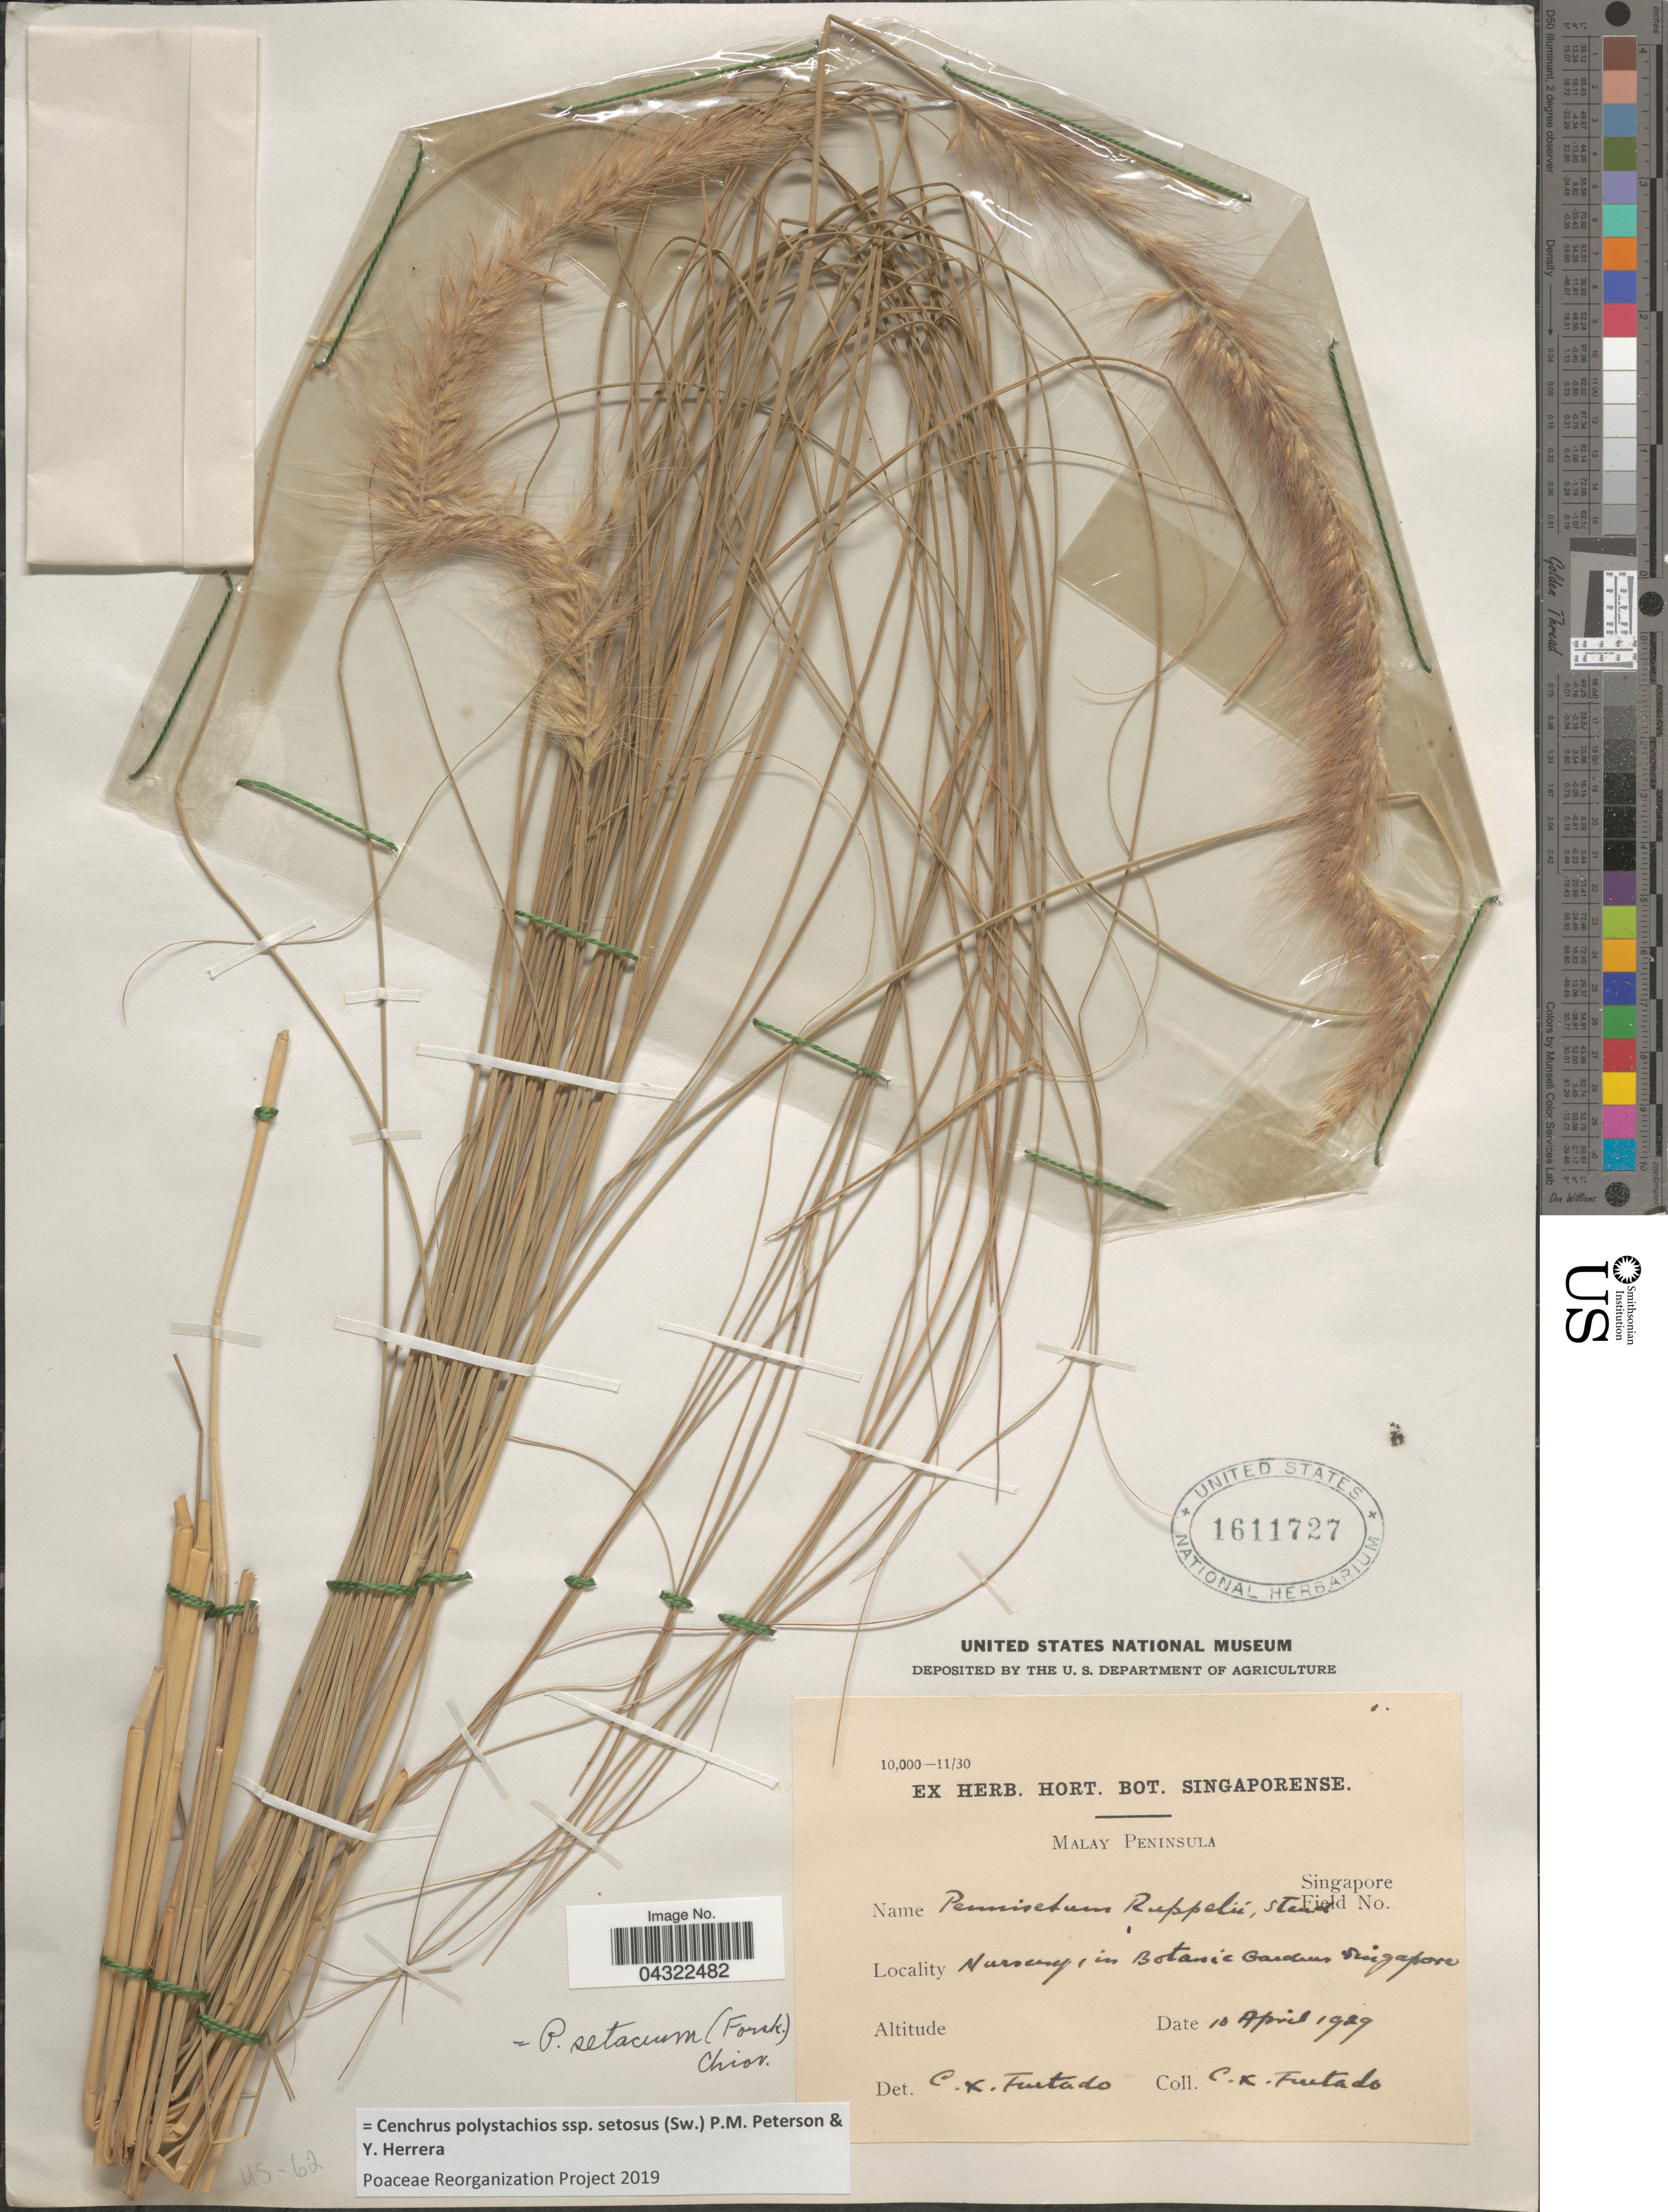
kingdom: Plantae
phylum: Tracheophyta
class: Liliopsida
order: Poales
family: Poaceae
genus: Cenchrus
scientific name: Cenchrus polystachios subsp. setosus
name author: (Sw.) P.M. Peterson & Y. Herrera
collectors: C. X. Furtado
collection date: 1929-04-10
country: Singapore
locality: Malay Peninsula. Nursery, in Botanic Gardens, Singapore.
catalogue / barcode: US 1611727